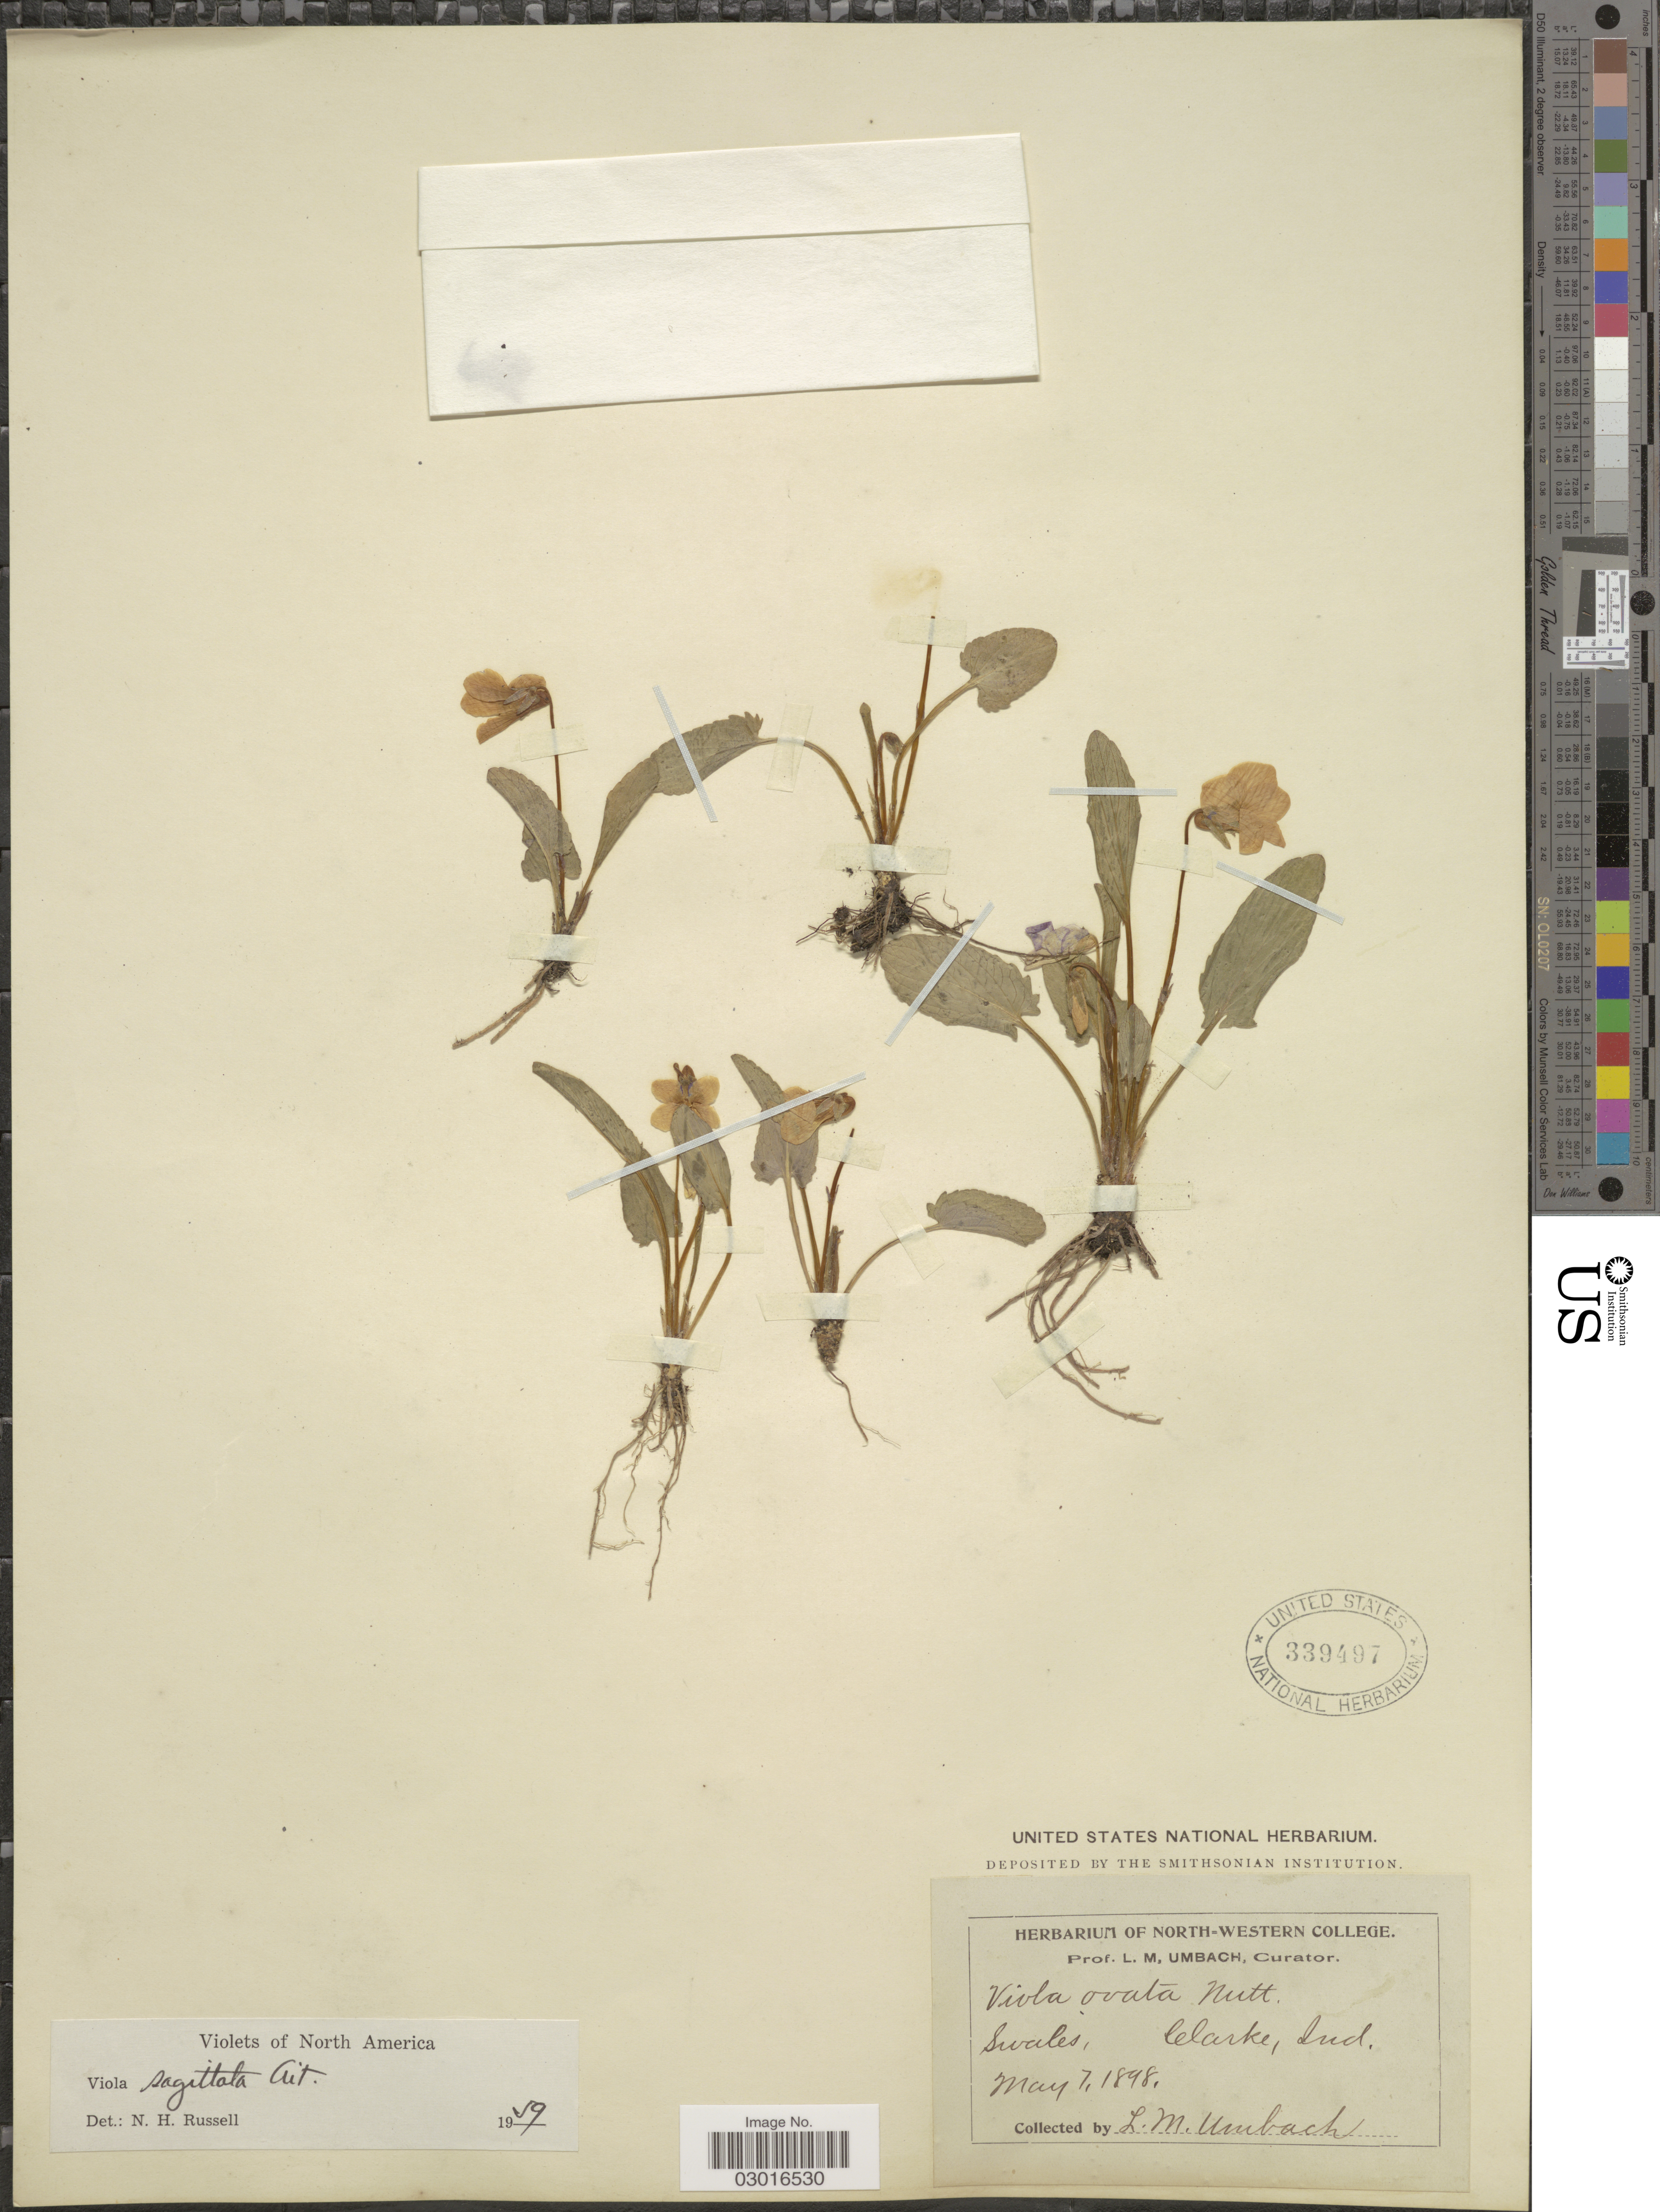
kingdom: Plantae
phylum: Tracheophyta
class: Magnoliopsida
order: Malpighiales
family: Violaceae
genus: Viola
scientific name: Viola sagittata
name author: Aiton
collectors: L. M. Umbach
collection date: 1898-05-07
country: United States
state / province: Indiana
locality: Swales, Clarke, Ind.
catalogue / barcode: US 339497